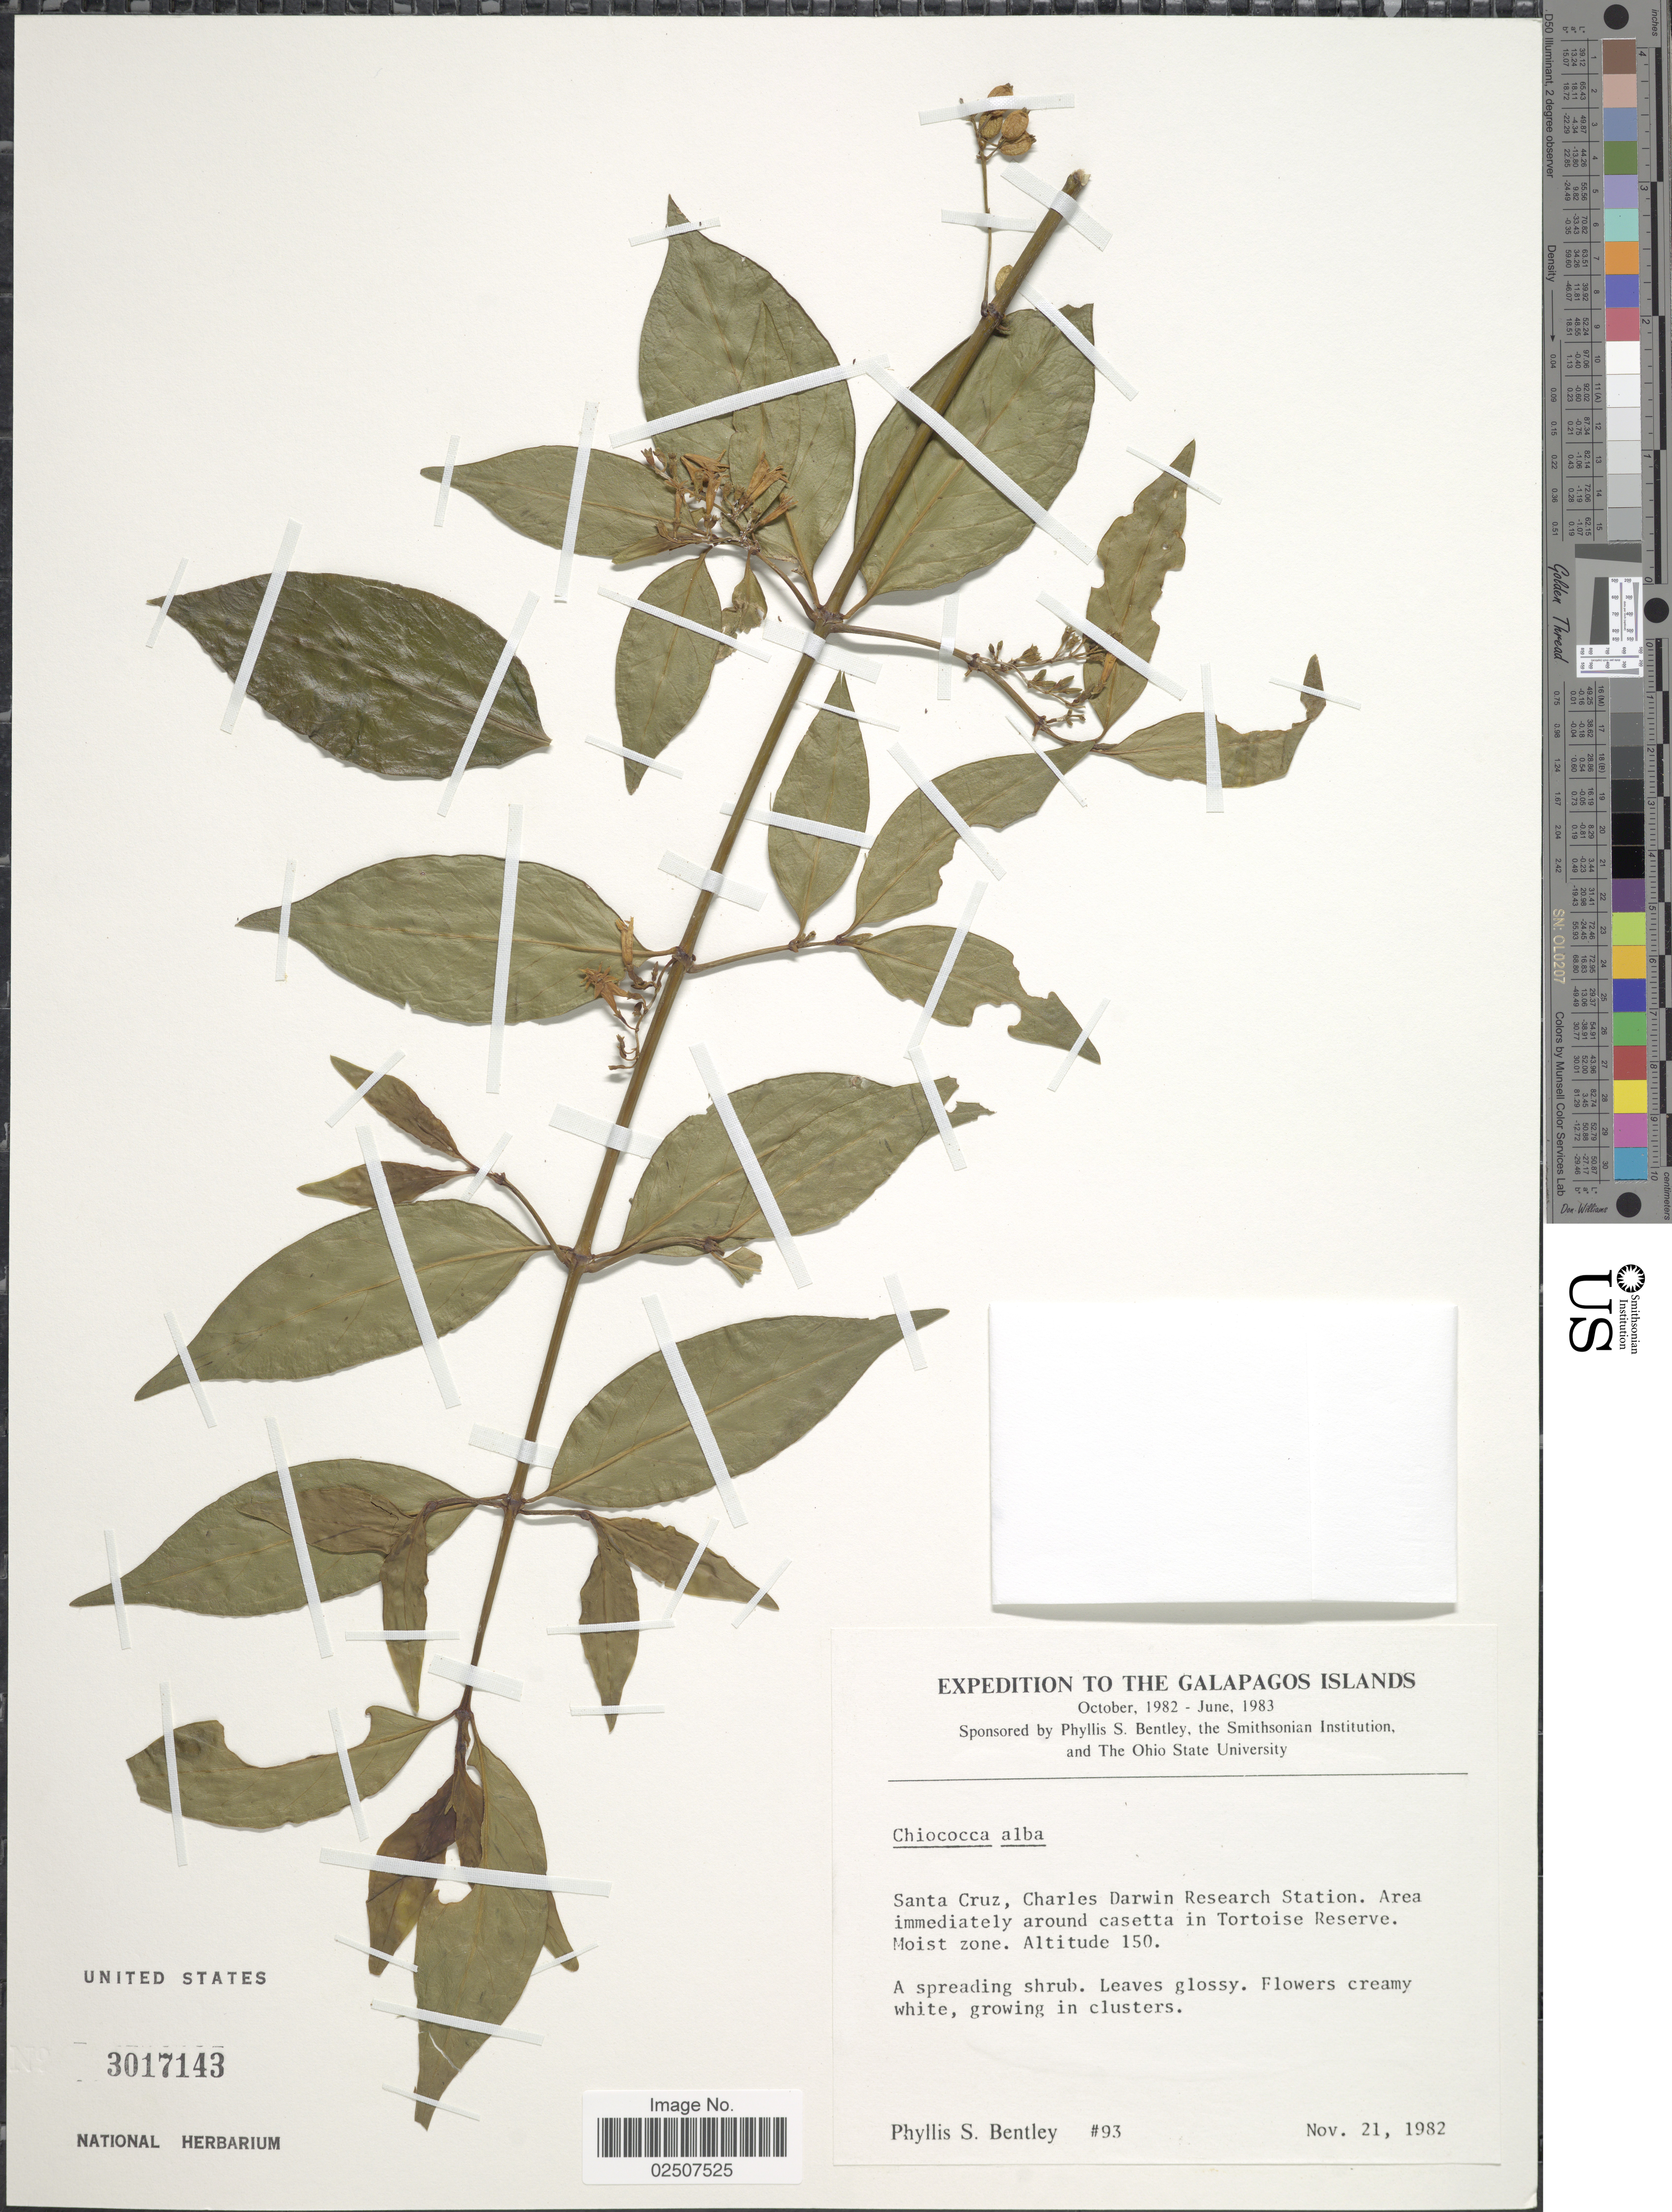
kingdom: Plantae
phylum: Tracheophyta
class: Magnoliopsida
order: Gentianales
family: Rubiaceae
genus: Chiococca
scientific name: Chiococca alba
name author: (L.) Hitchc.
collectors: P. S. Bentley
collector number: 93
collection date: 1982-11-21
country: Ecuador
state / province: Colón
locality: Galapagos Islands. Santa Cruz, Charles Darwin Research Station. Area immediatley around casetta in Tortoise Reserve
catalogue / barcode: US 3017143